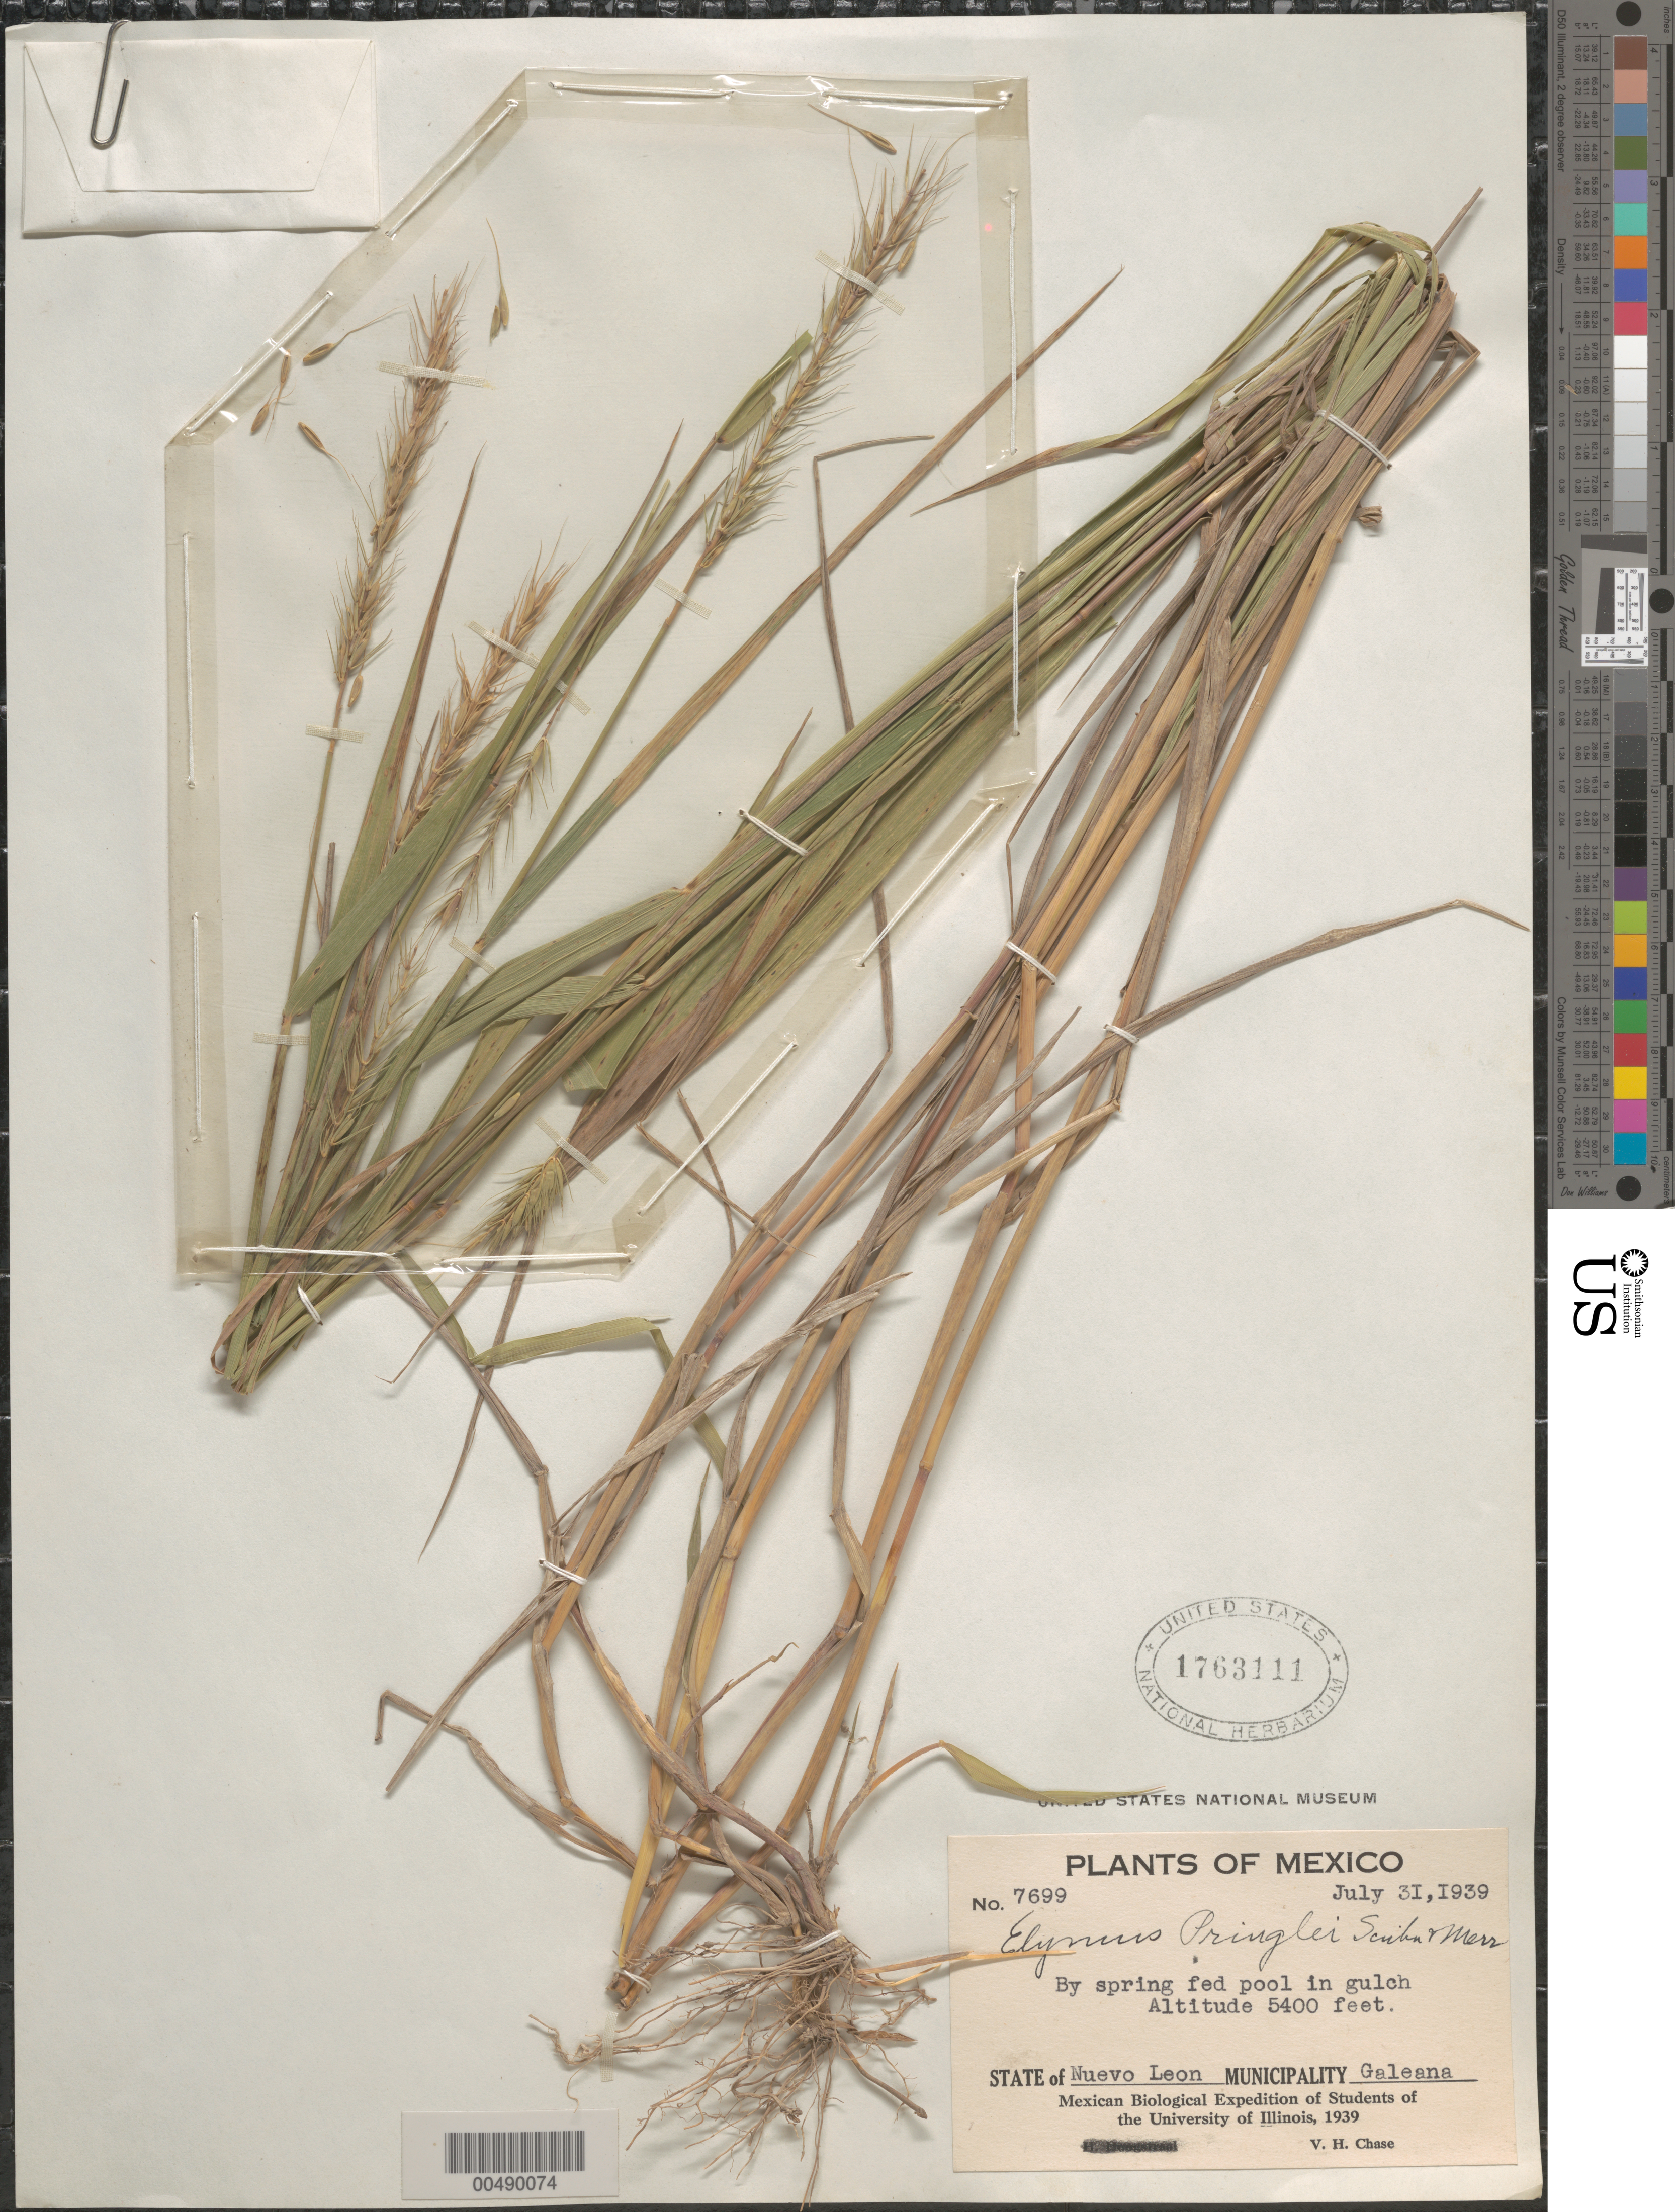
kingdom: Plantae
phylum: Tracheophyta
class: Liliopsida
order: Poales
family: Poaceae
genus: Elymus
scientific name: Elymus pringlei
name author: Scribn. & Merr.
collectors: V. H. Chase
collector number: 7699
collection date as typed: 31 Jul 1939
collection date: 1939-07-31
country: Mexico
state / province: Nuevo León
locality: Galeana Mun.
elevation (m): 1646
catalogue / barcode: US 1763111